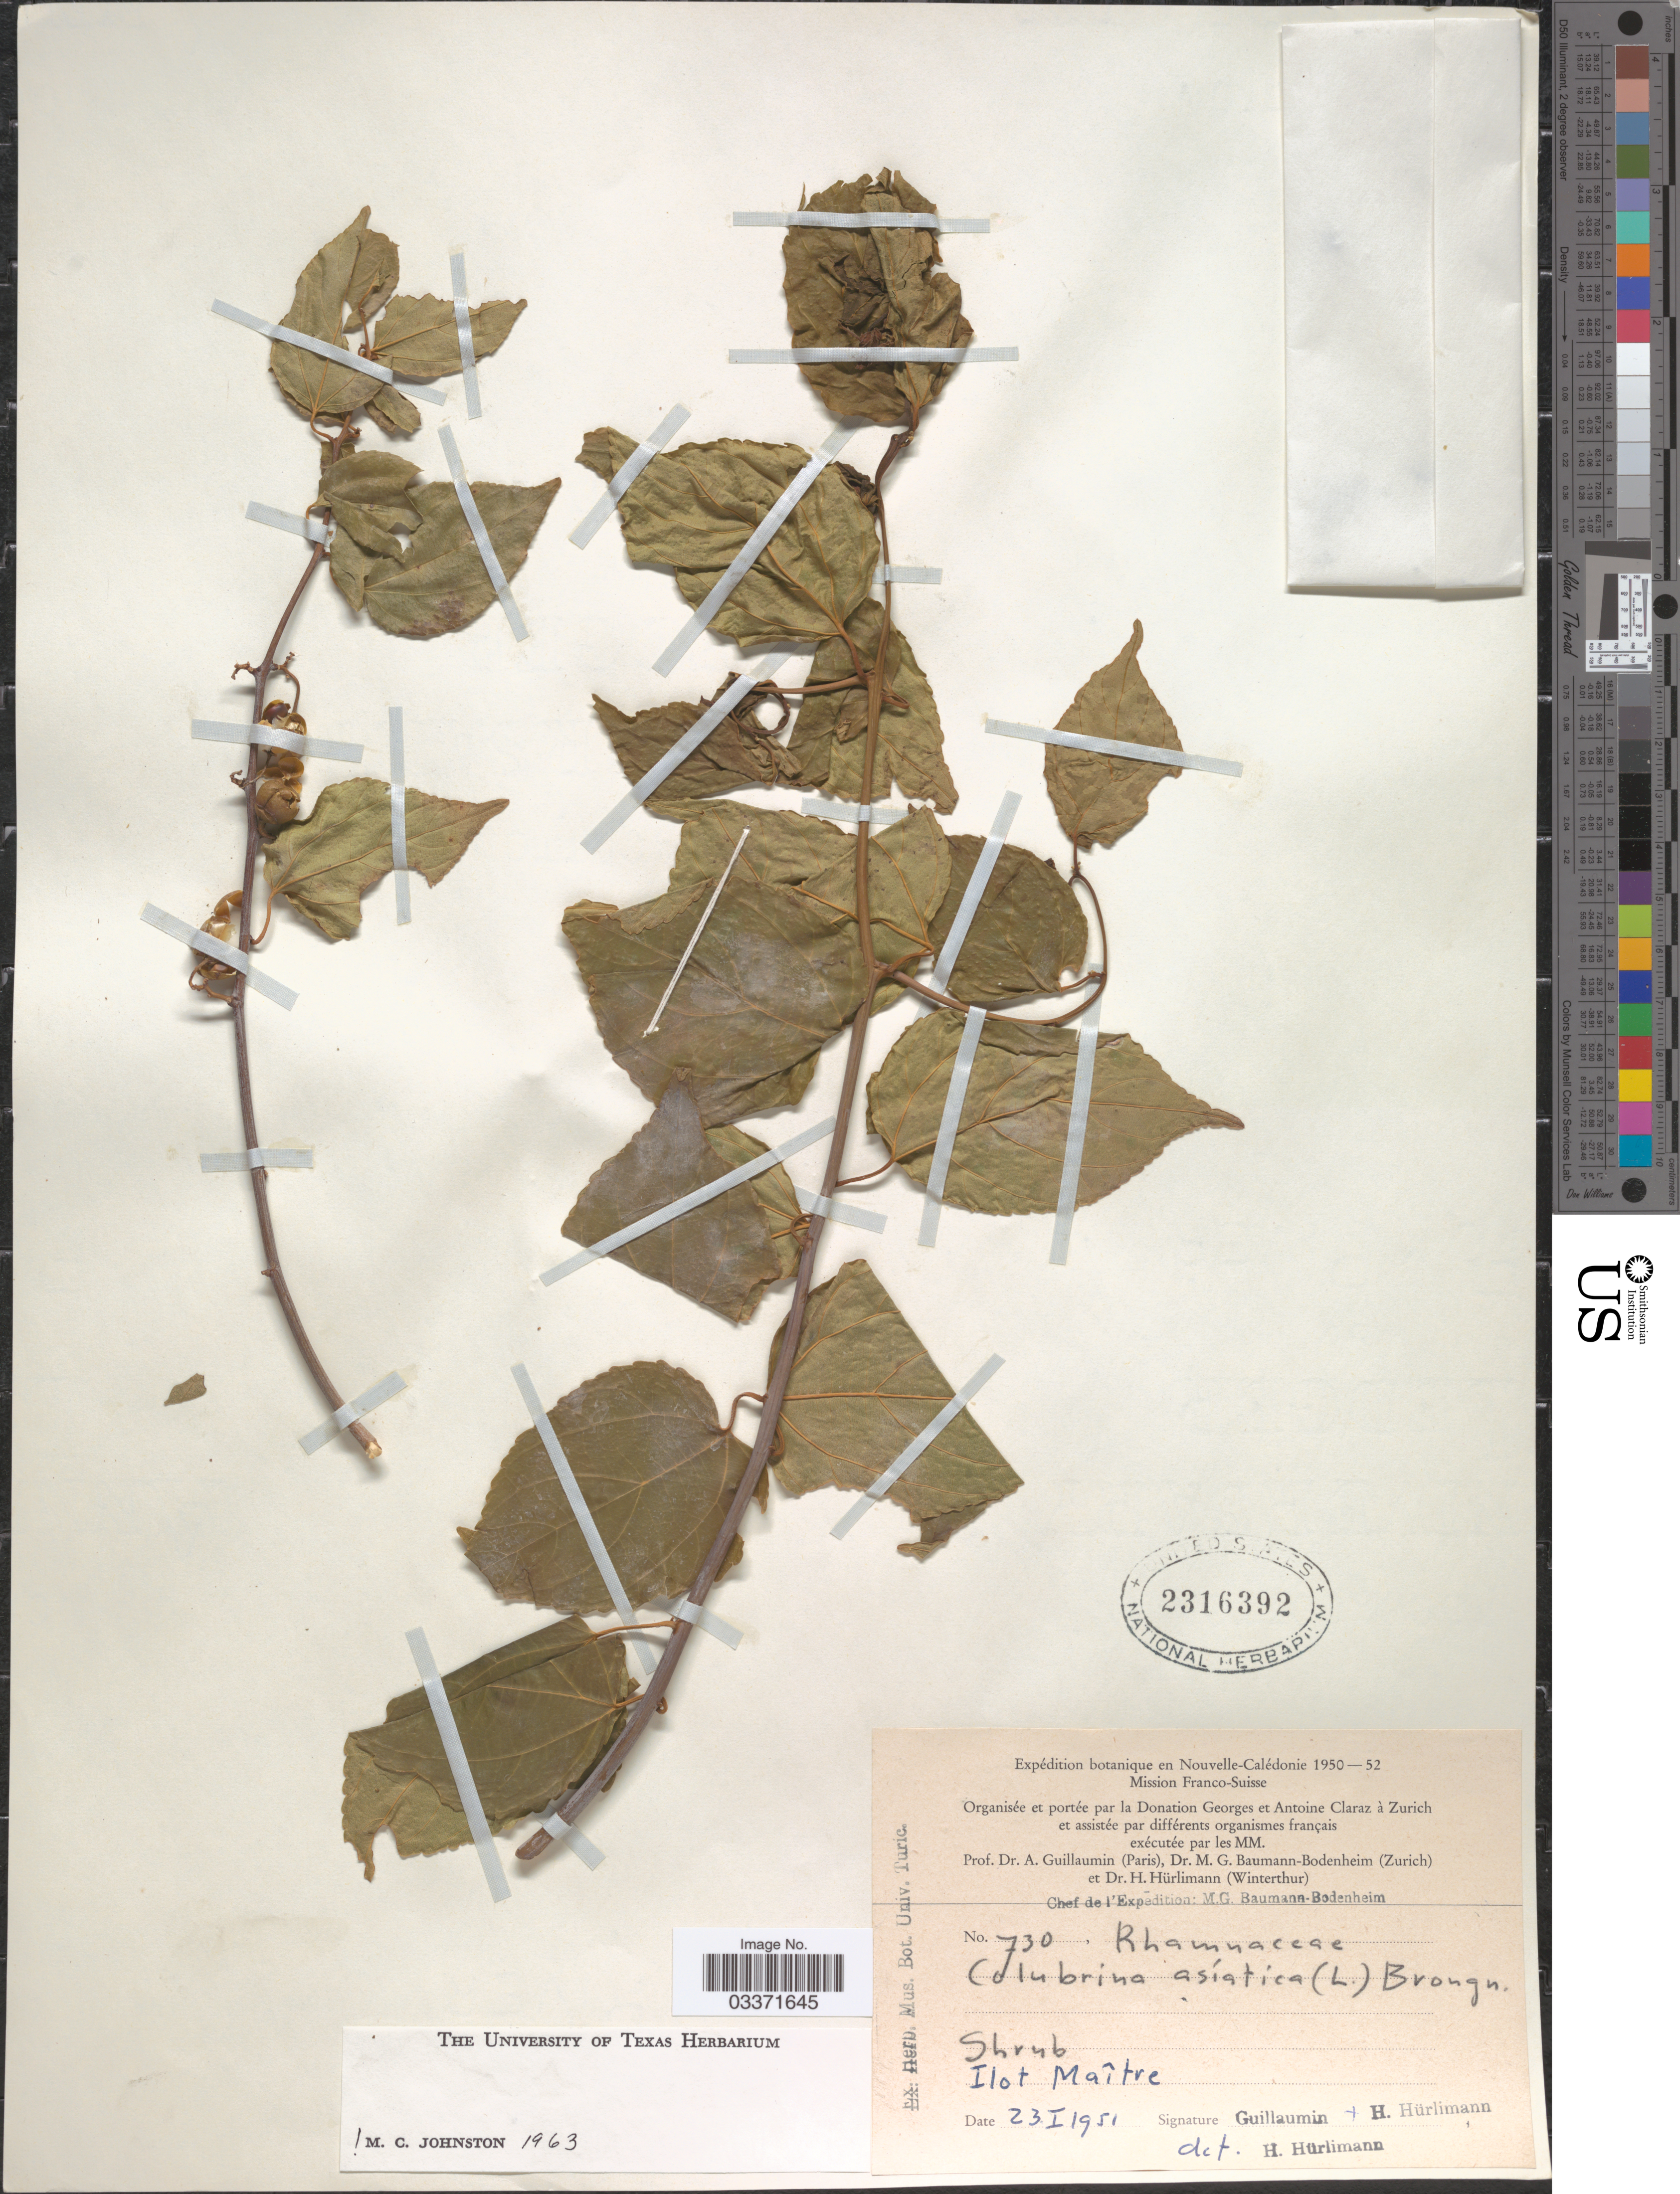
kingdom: Plantae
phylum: Tracheophyta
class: Magnoliopsida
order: Rosales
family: Rhamnaceae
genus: Colubrina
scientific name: Colubrina asiatica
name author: (L.) Brongn.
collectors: A. Guillaumin & H. Hürlimann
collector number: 730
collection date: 1951-01-23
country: New Caledonia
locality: Ilot Maître.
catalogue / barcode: US 2316392